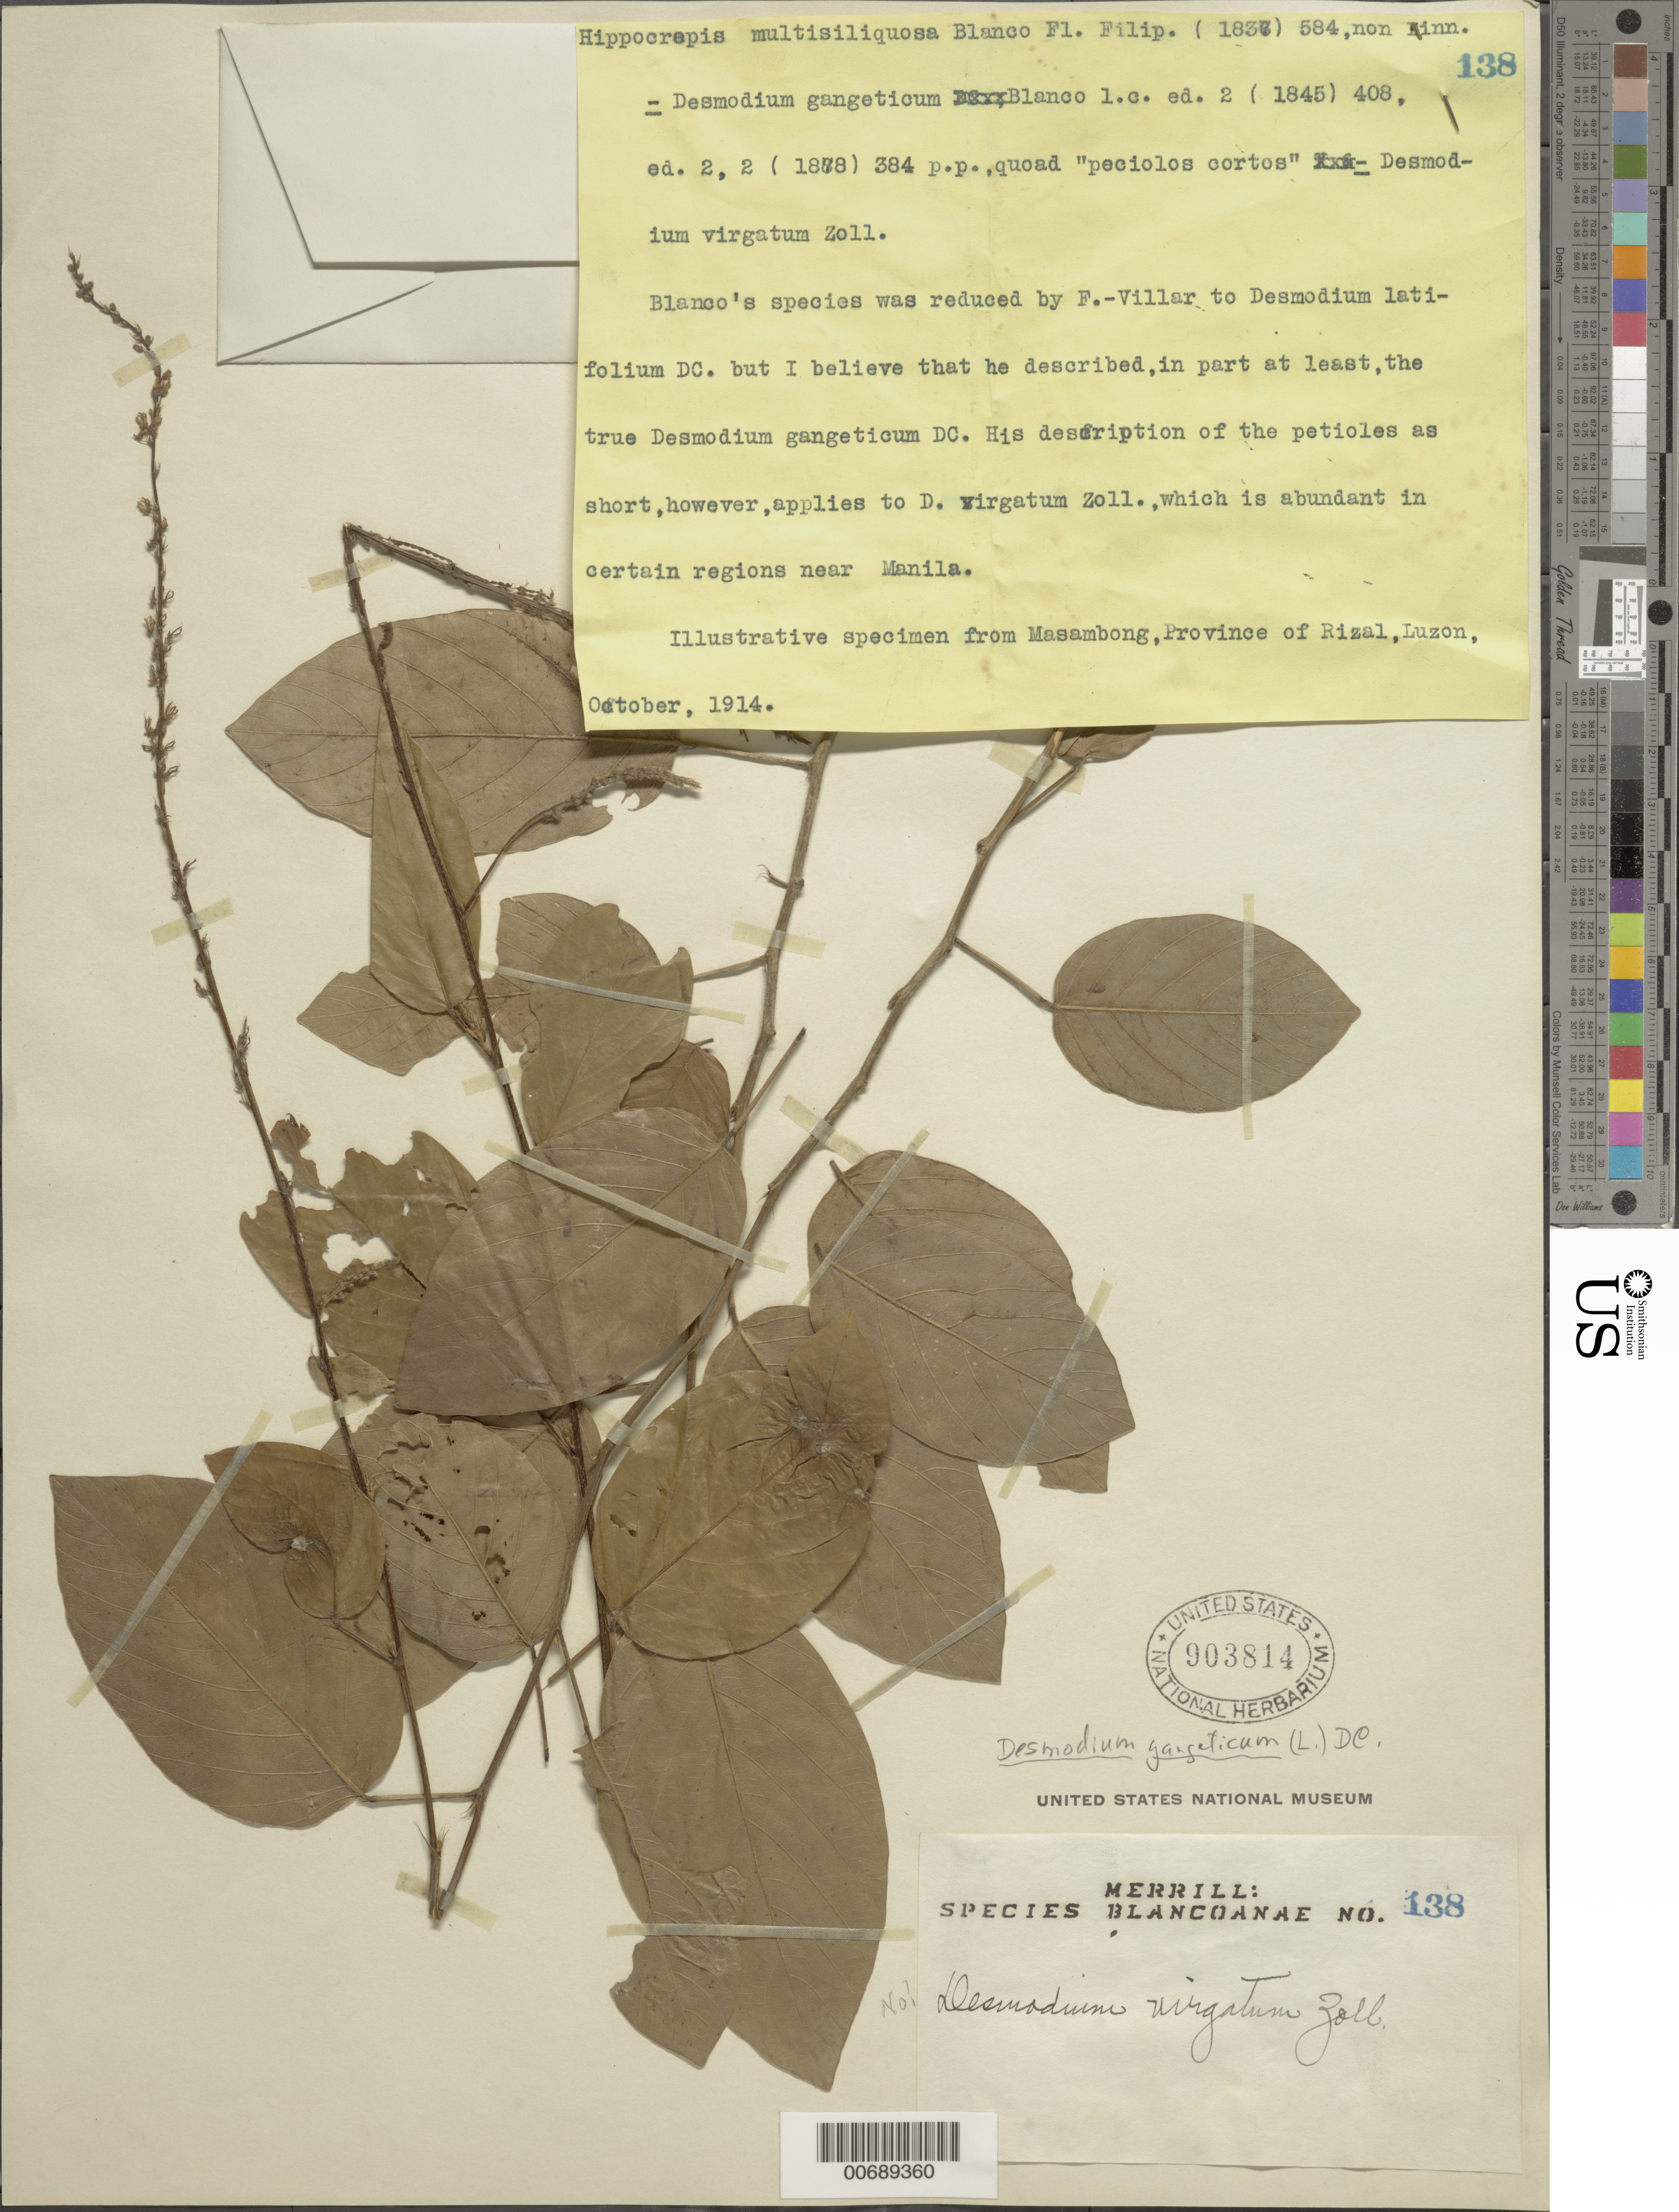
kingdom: Plantae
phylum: Tracheophyta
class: Magnoliopsida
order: Fabales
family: Fabaceae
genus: Pleurolobus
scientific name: Pleurolobus gangeticus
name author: (L.) J. St.-Hil. ex H. Ohashi & K. Ohashi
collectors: E. D. Merrill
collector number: Sp. Blancoan. 0138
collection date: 1914-10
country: Philippines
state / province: National Capital Region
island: Luzon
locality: Masambong, near Manila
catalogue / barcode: US 903814